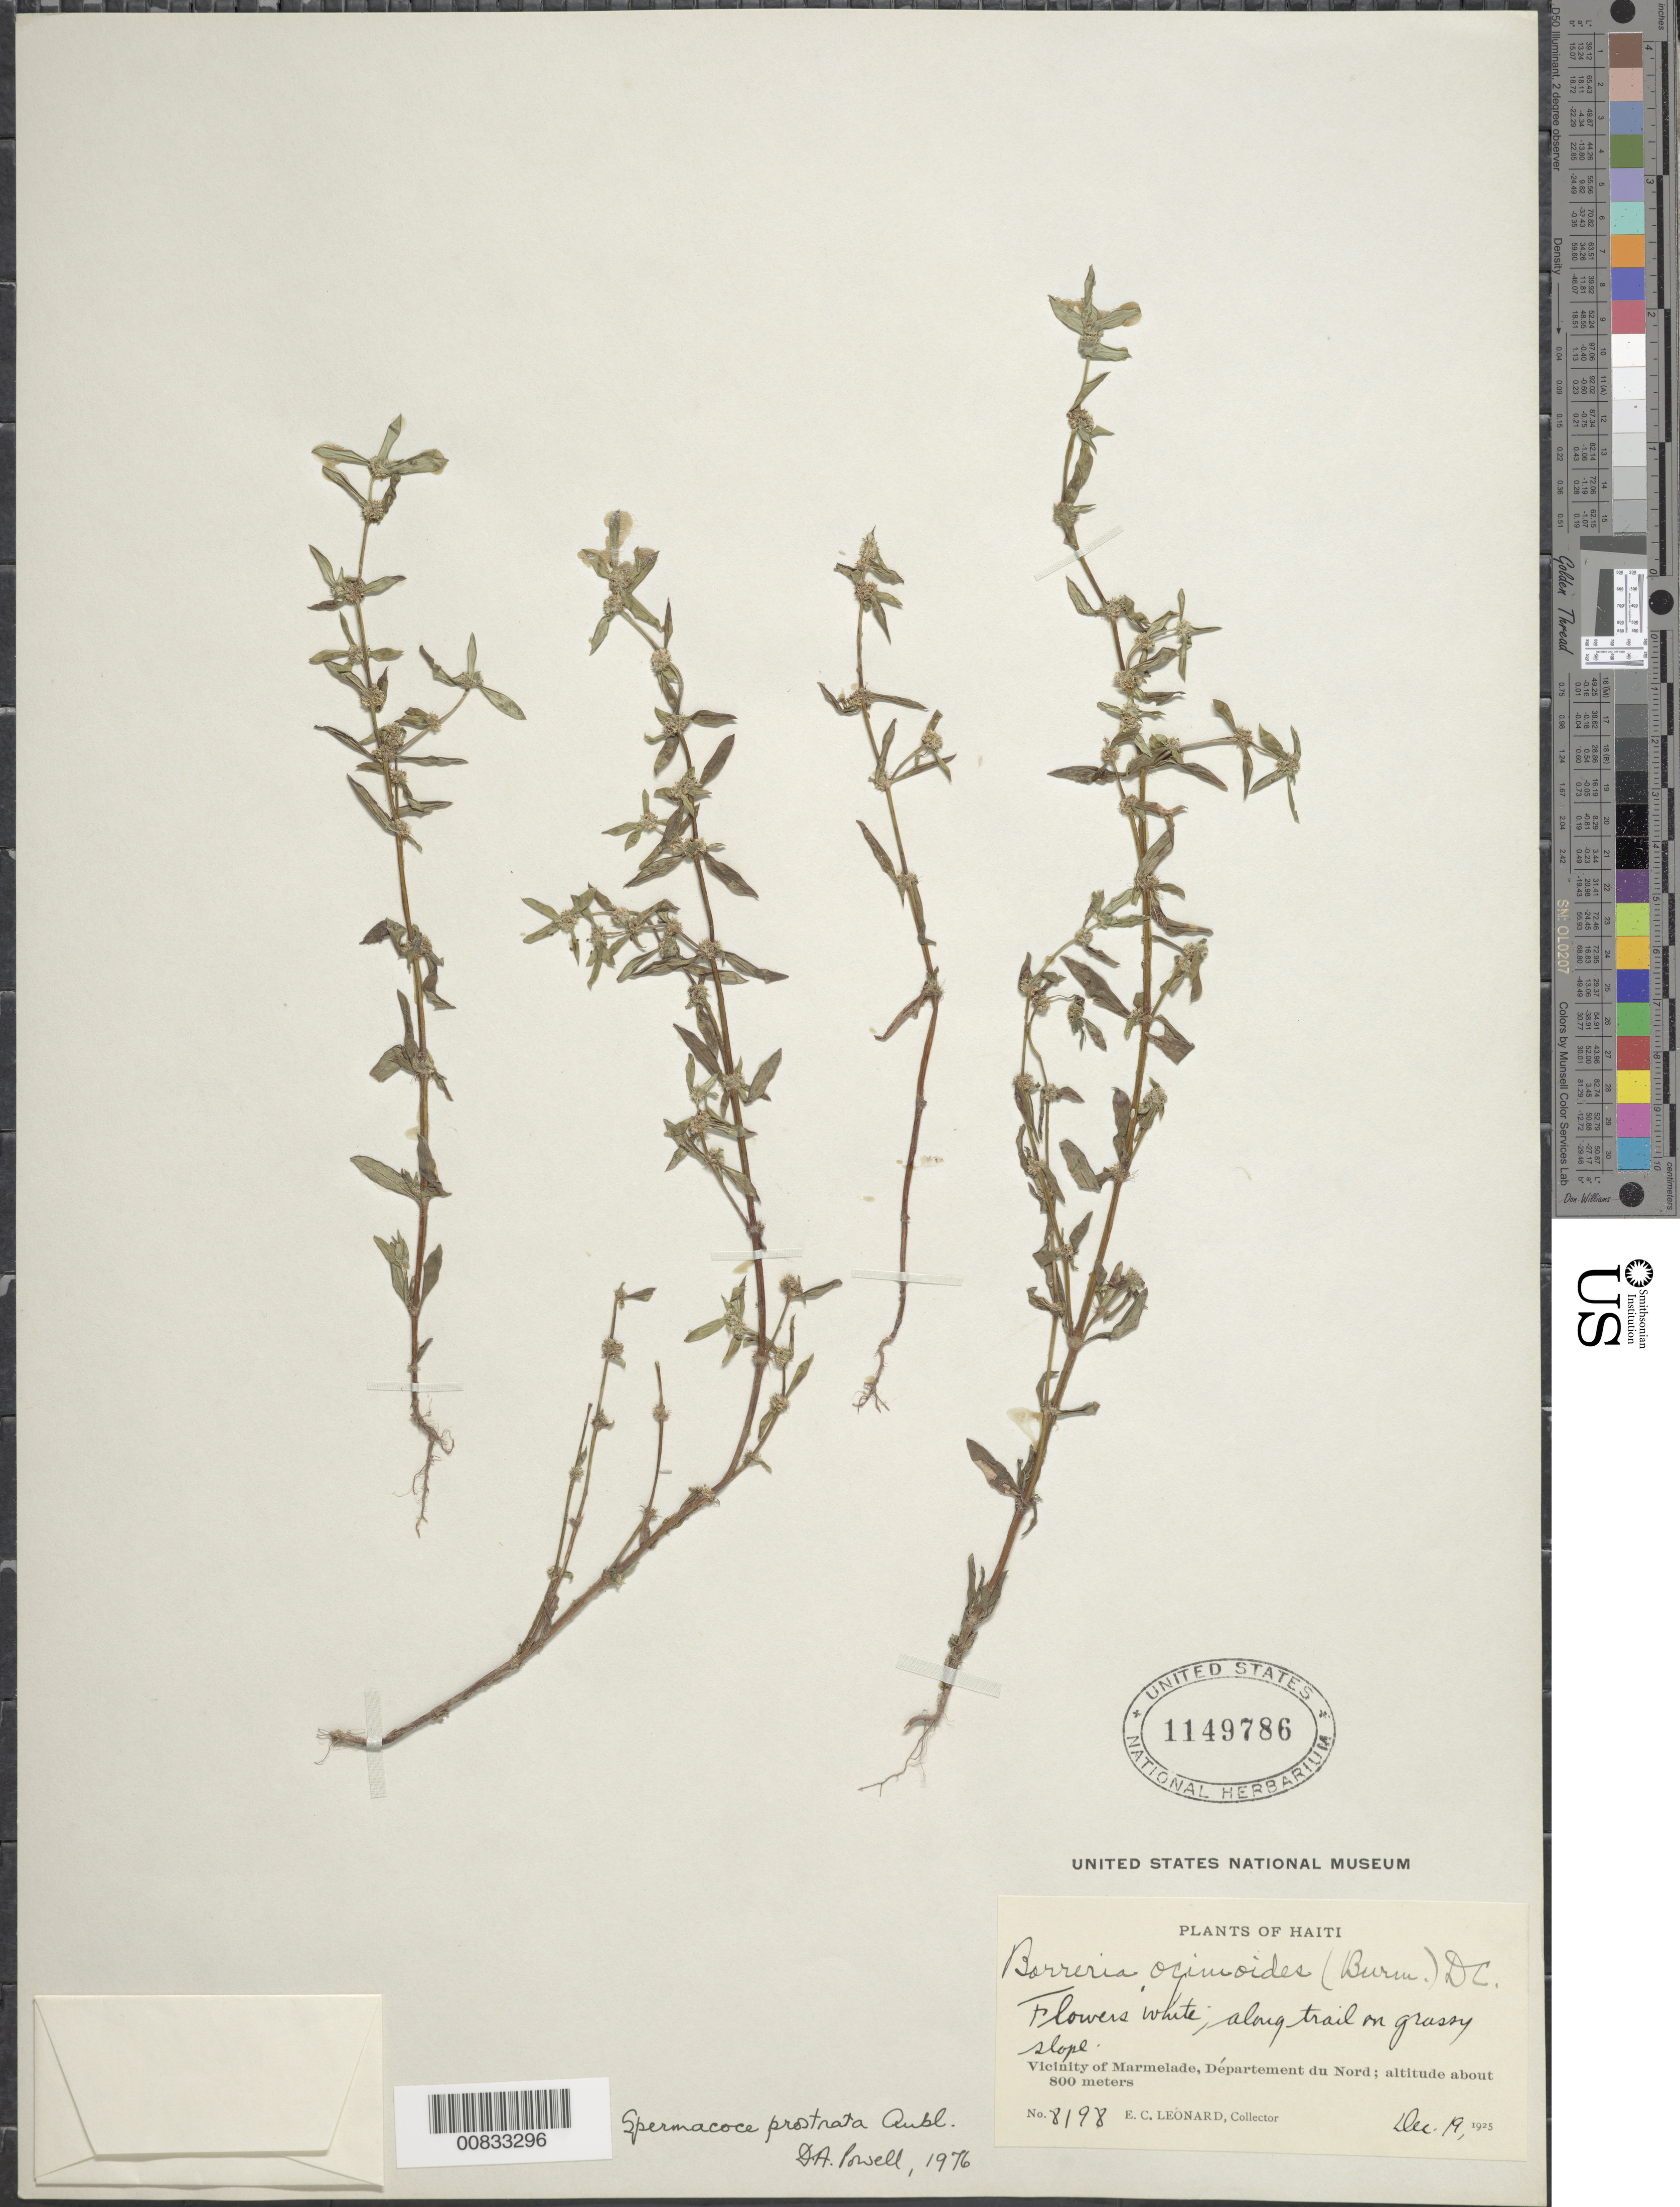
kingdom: Plantae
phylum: Tracheophyta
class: Magnoliopsida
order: Gentianales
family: Rubiaceae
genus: Spermacoce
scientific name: Spermacoce prostrata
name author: Aubl.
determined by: Powell, D. A.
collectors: E. C. Leonard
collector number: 8198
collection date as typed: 19 Dec 1925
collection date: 1925-12-19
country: Haiti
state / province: Nord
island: Hispaniola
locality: Vicinity of Marmelade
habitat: Along trail on grassy slope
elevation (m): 800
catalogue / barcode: US 1149786